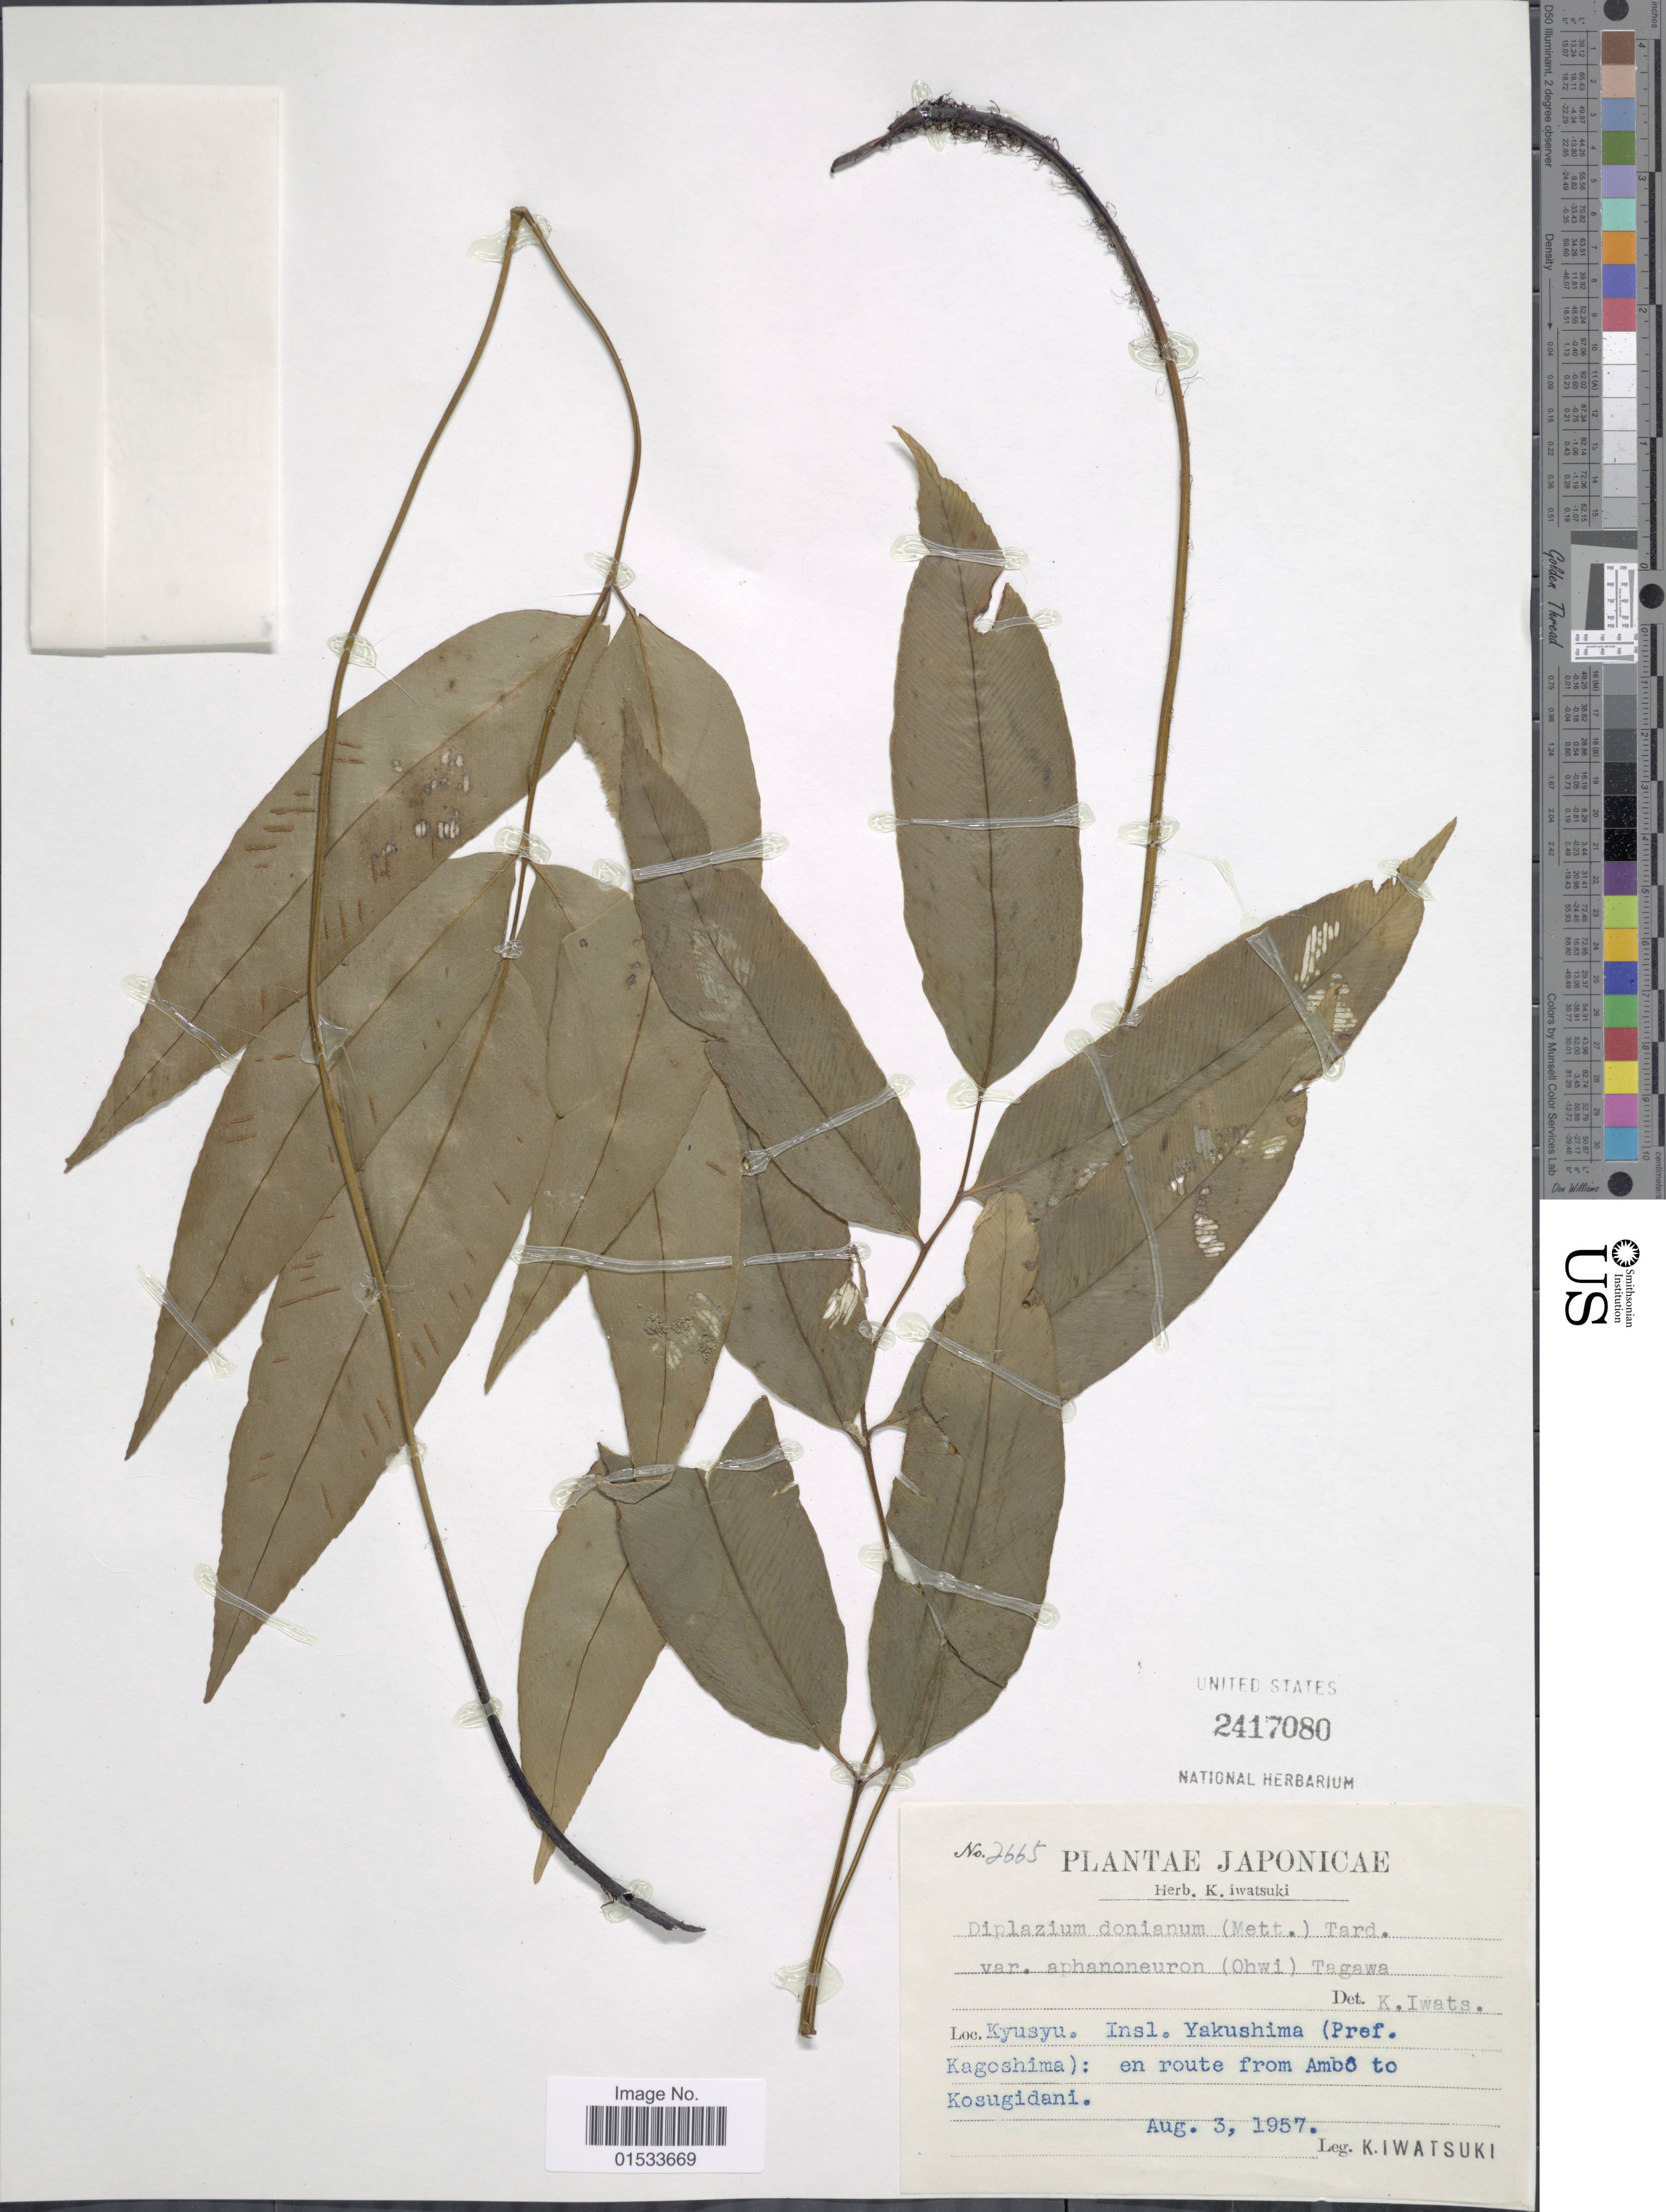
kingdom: Plantae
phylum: Tracheophyta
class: Polypodiopsida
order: Polypodiales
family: Athyriaceae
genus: Diplazium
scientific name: Diplazium donianum var. aphanoneuron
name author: (Ohwi) Tagawa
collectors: K. Iwatsuki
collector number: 2665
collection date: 1957-08-03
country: Japan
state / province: Kagosima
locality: Kyushu, Insl. Yakushima (Pref. Kagoshima), en route from Ambô to Kosugidani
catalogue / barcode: US 2417080